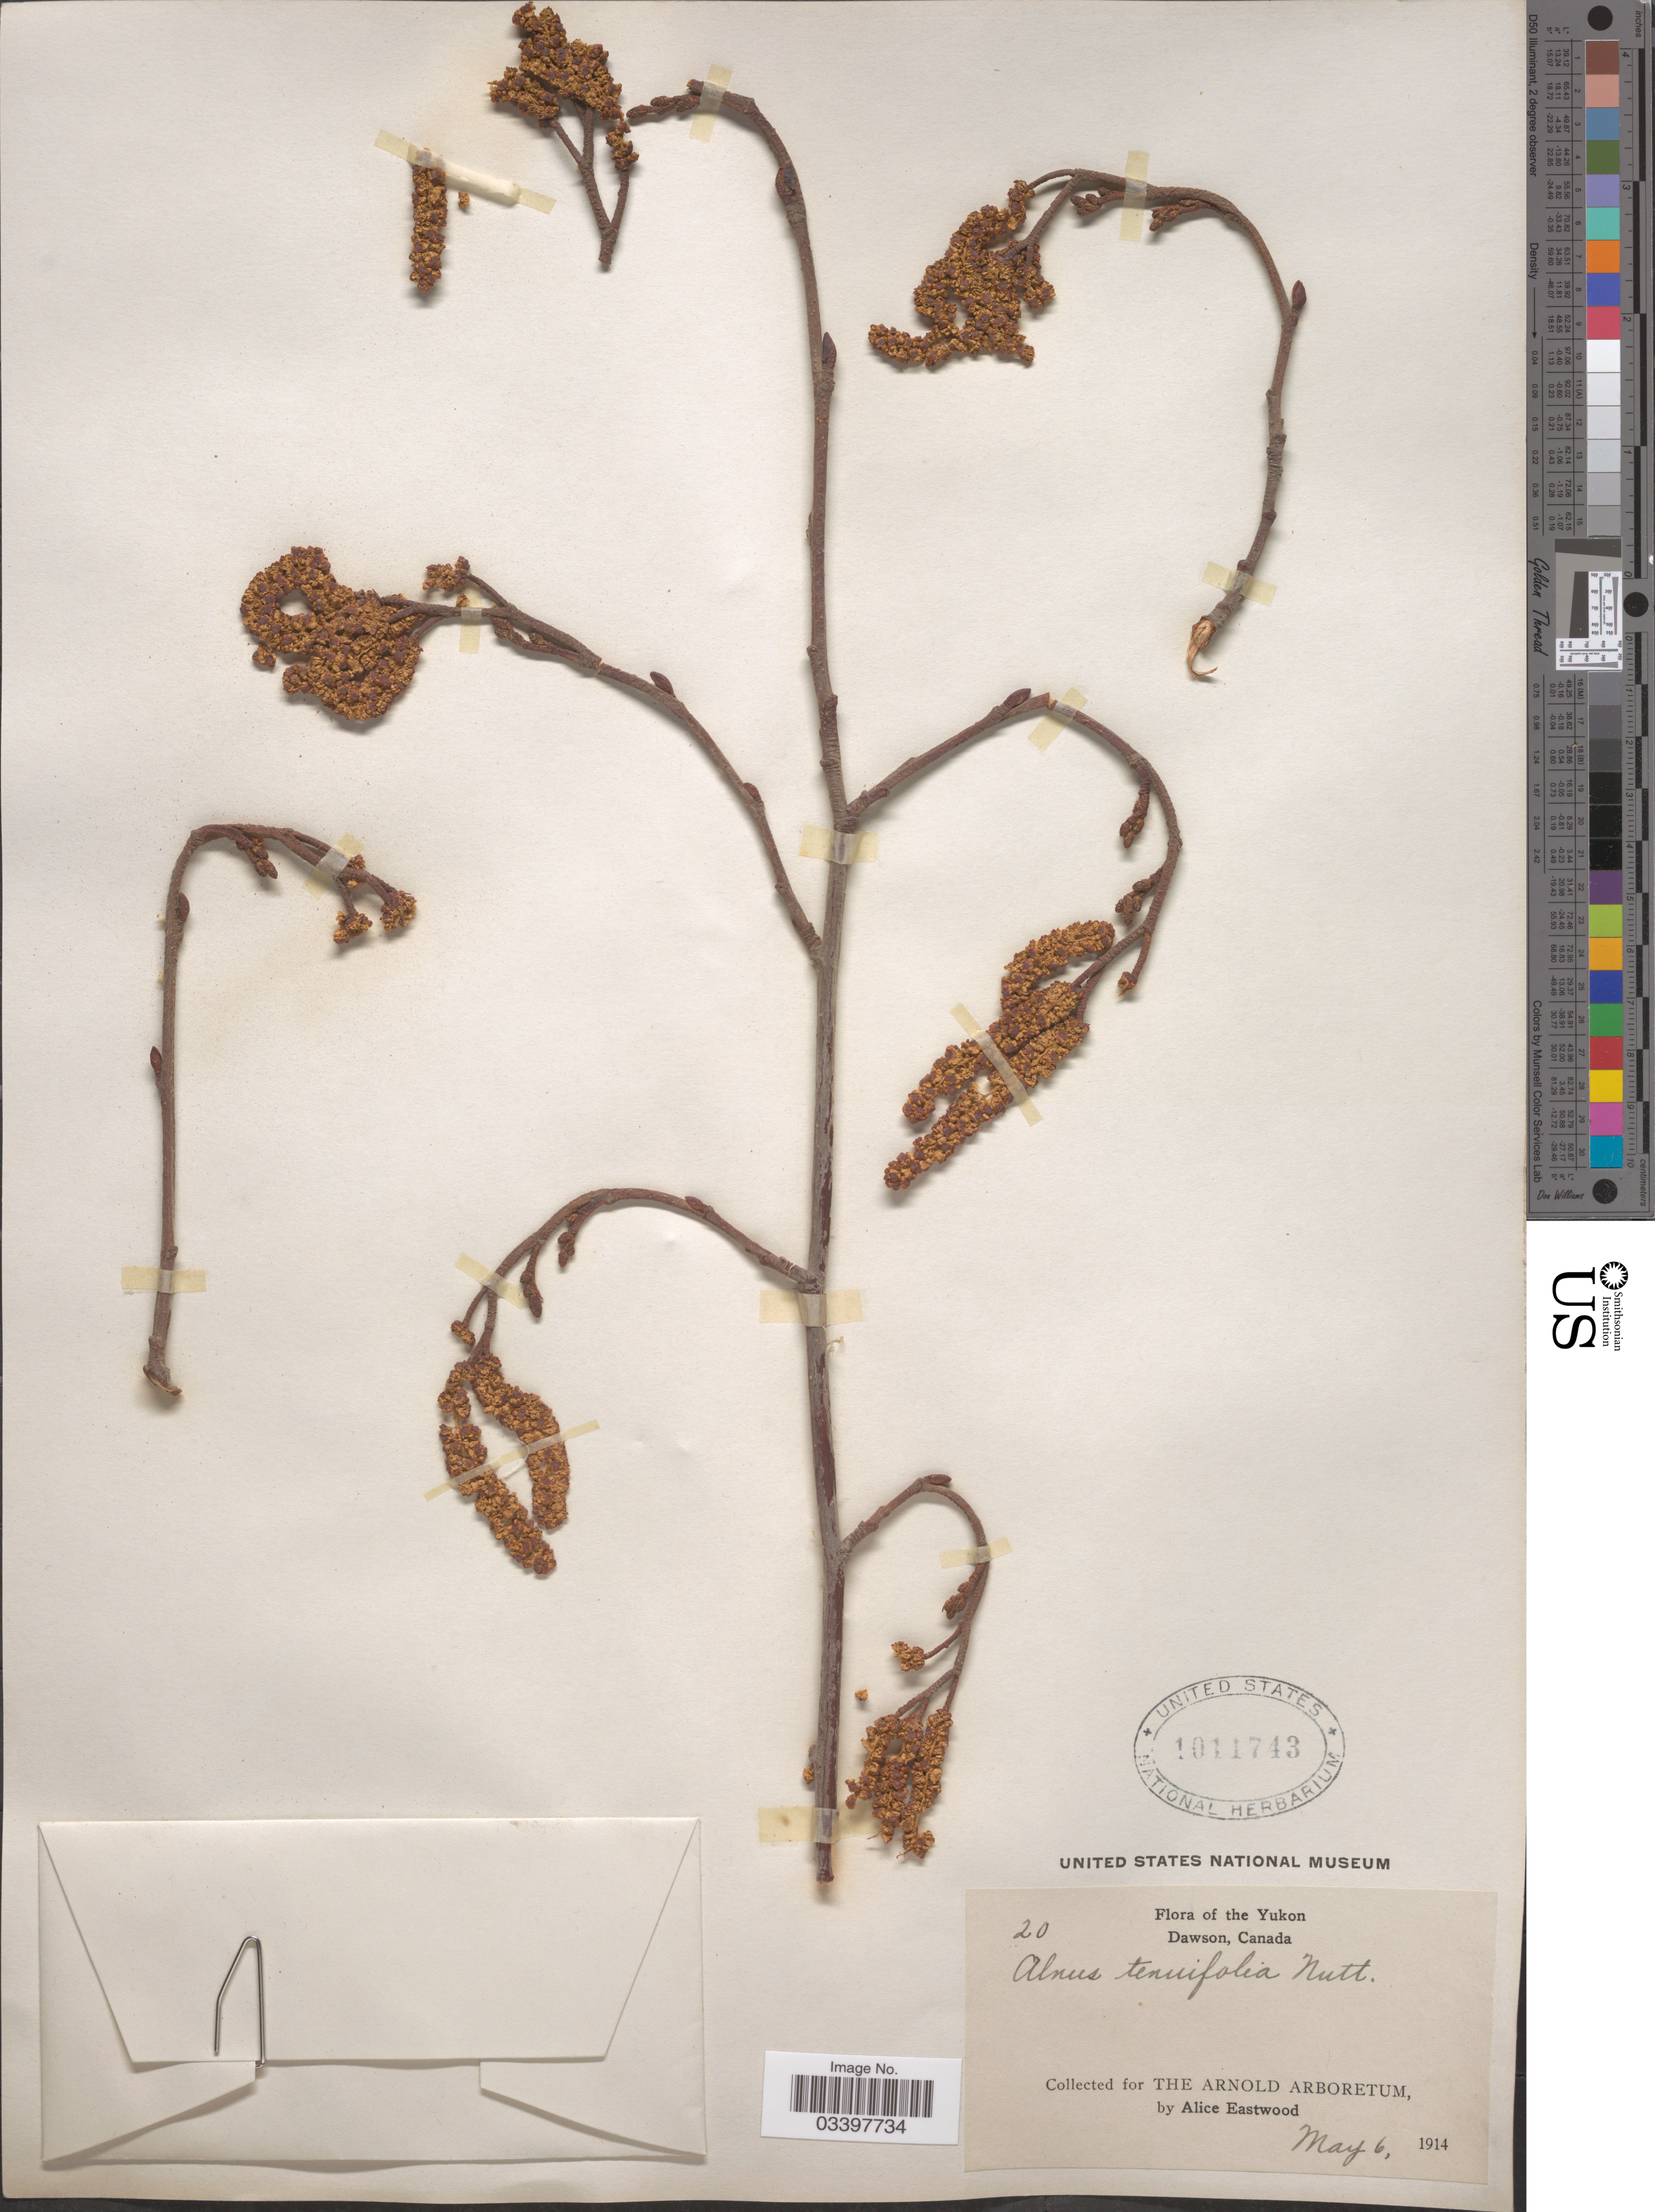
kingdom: Plantae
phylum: Tracheophyta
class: Magnoliopsida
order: Fagales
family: Betulaceae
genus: Alnus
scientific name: Alnus incana subsp. rugosa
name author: (Du Roi) R.T. Clausen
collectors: A. Eastwood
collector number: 20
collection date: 1914-05-06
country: Canada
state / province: Yukon Territory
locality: The Yukon, Dawson.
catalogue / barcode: US 1011743